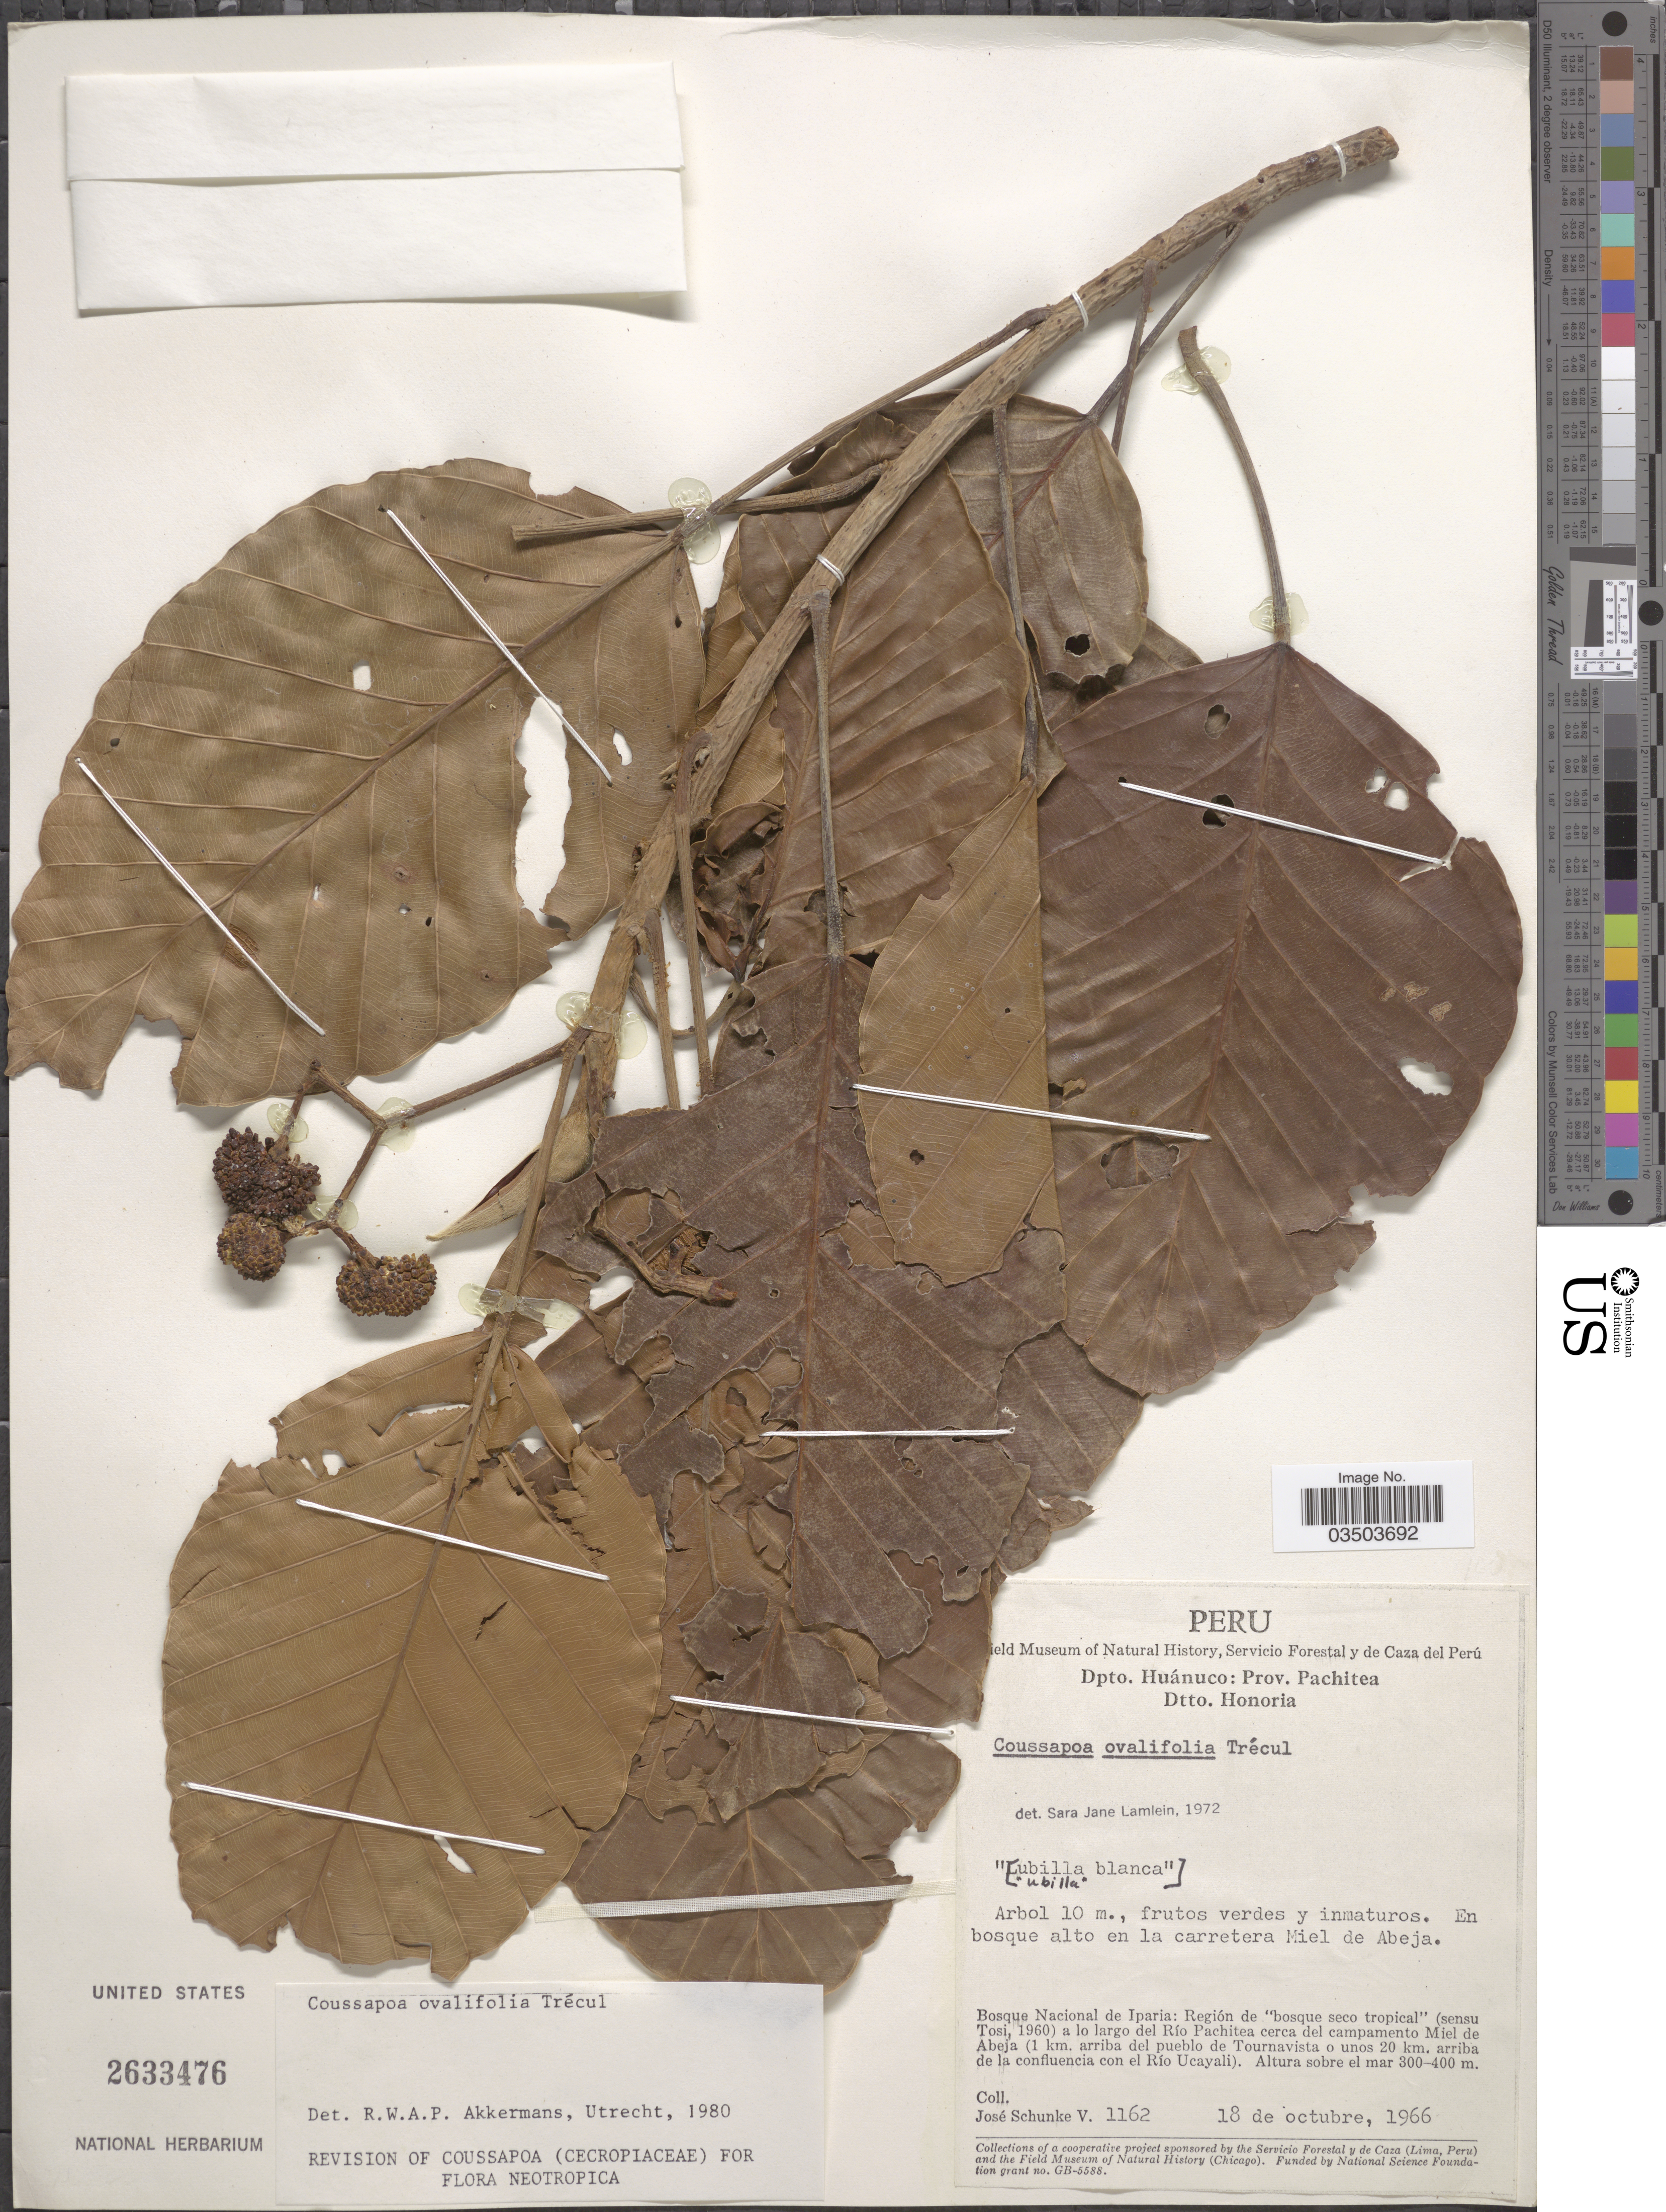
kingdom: Plantae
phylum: Tracheophyta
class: Magnoliopsida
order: Rosales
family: Urticaceae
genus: Coussapoa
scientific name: Coussapoa ovalifolia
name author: Trécul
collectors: J. Schunke Vigo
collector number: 1162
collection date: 1966-10-18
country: Peru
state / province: Huánuco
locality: Dpto. Huánuco: Prov. Pachitea, Dtto. Honoria. En bosque alto en la carretera Miel de Abeja. Bosque Nacioncal de Iparia: Región de "bosque seco tropical" (sensu Tosi, 1960) a lo largo del Río Pachitea cerca del campamento Miel de Abeja (1 km. arriba del pueblo de Tournavista o unos 20 km. arriba de la confluencia con el Río Ucayali).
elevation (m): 300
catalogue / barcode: US 2633476